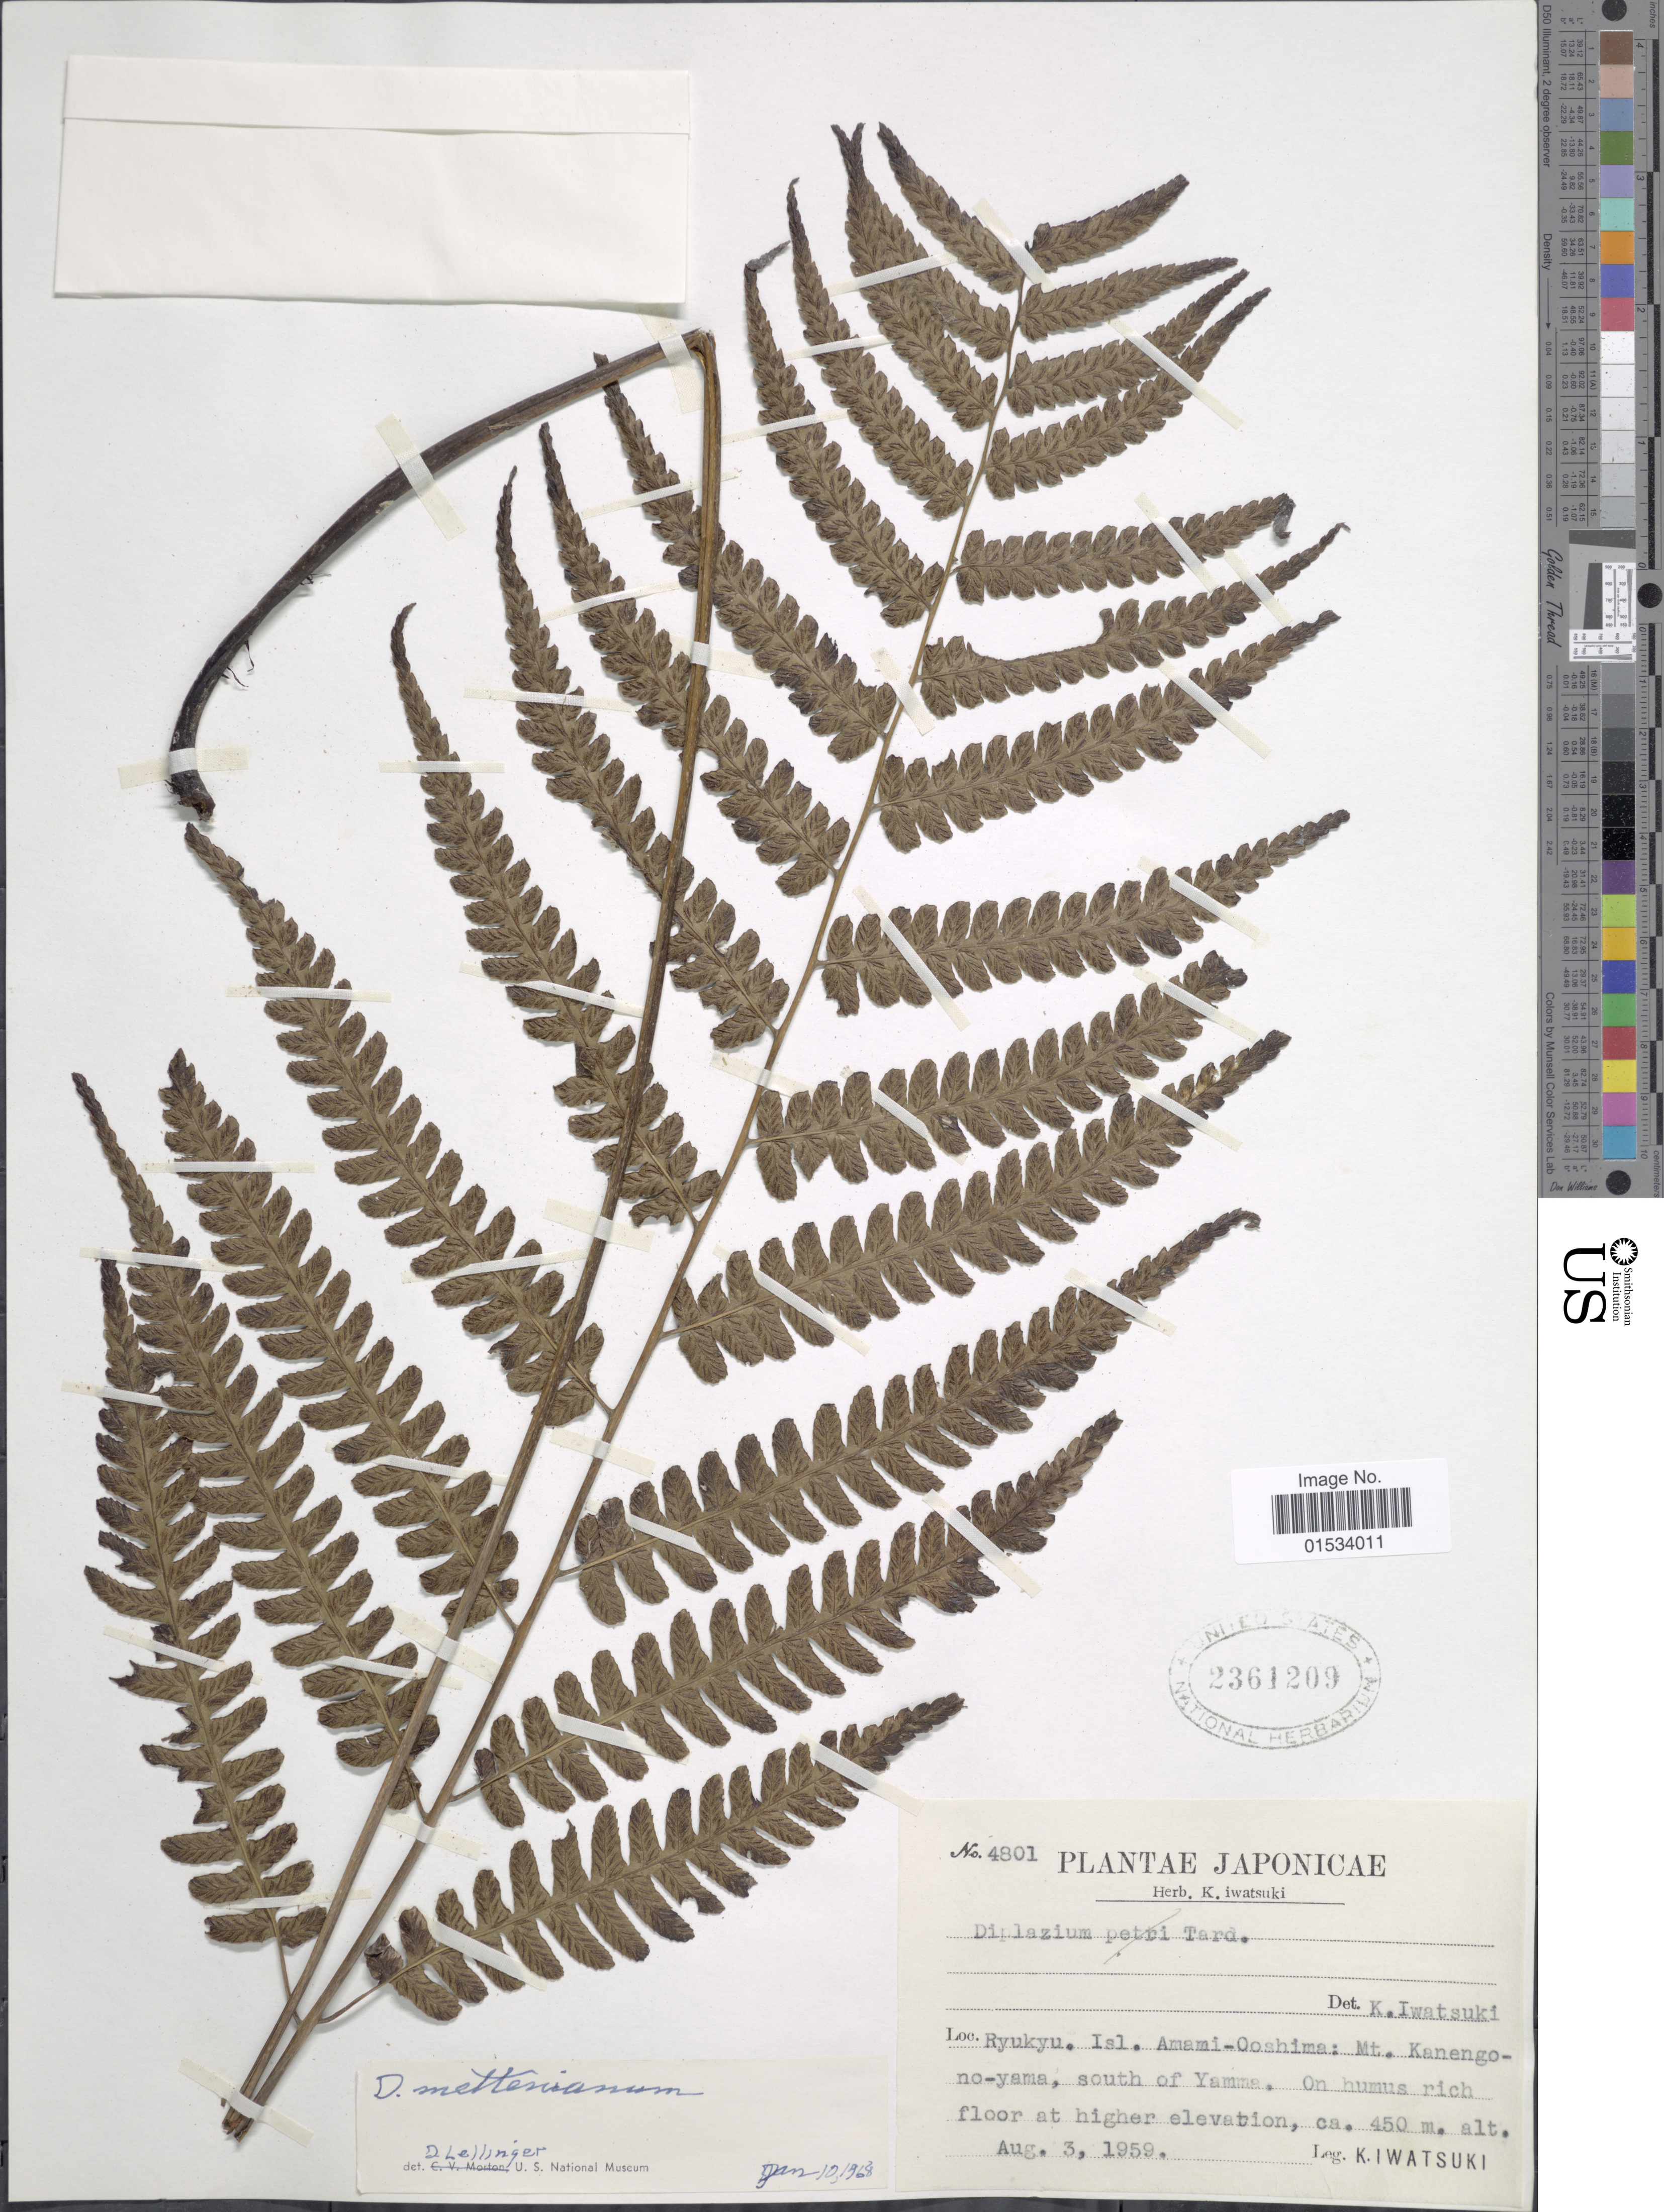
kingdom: Plantae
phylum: Tracheophyta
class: Polypodiopsida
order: Polypodiales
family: Athyriaceae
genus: Diplazium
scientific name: Diplazium mettenianum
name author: (Miq.) C. Chr.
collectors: K. Iwatsuki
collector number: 4801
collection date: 1959-08-03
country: Japan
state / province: Okinawa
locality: Ryukyu. Isl. Amami-Ooshima: Mt. Kanengo-no-yama, south of Yamma.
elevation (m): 450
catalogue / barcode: US 2361209